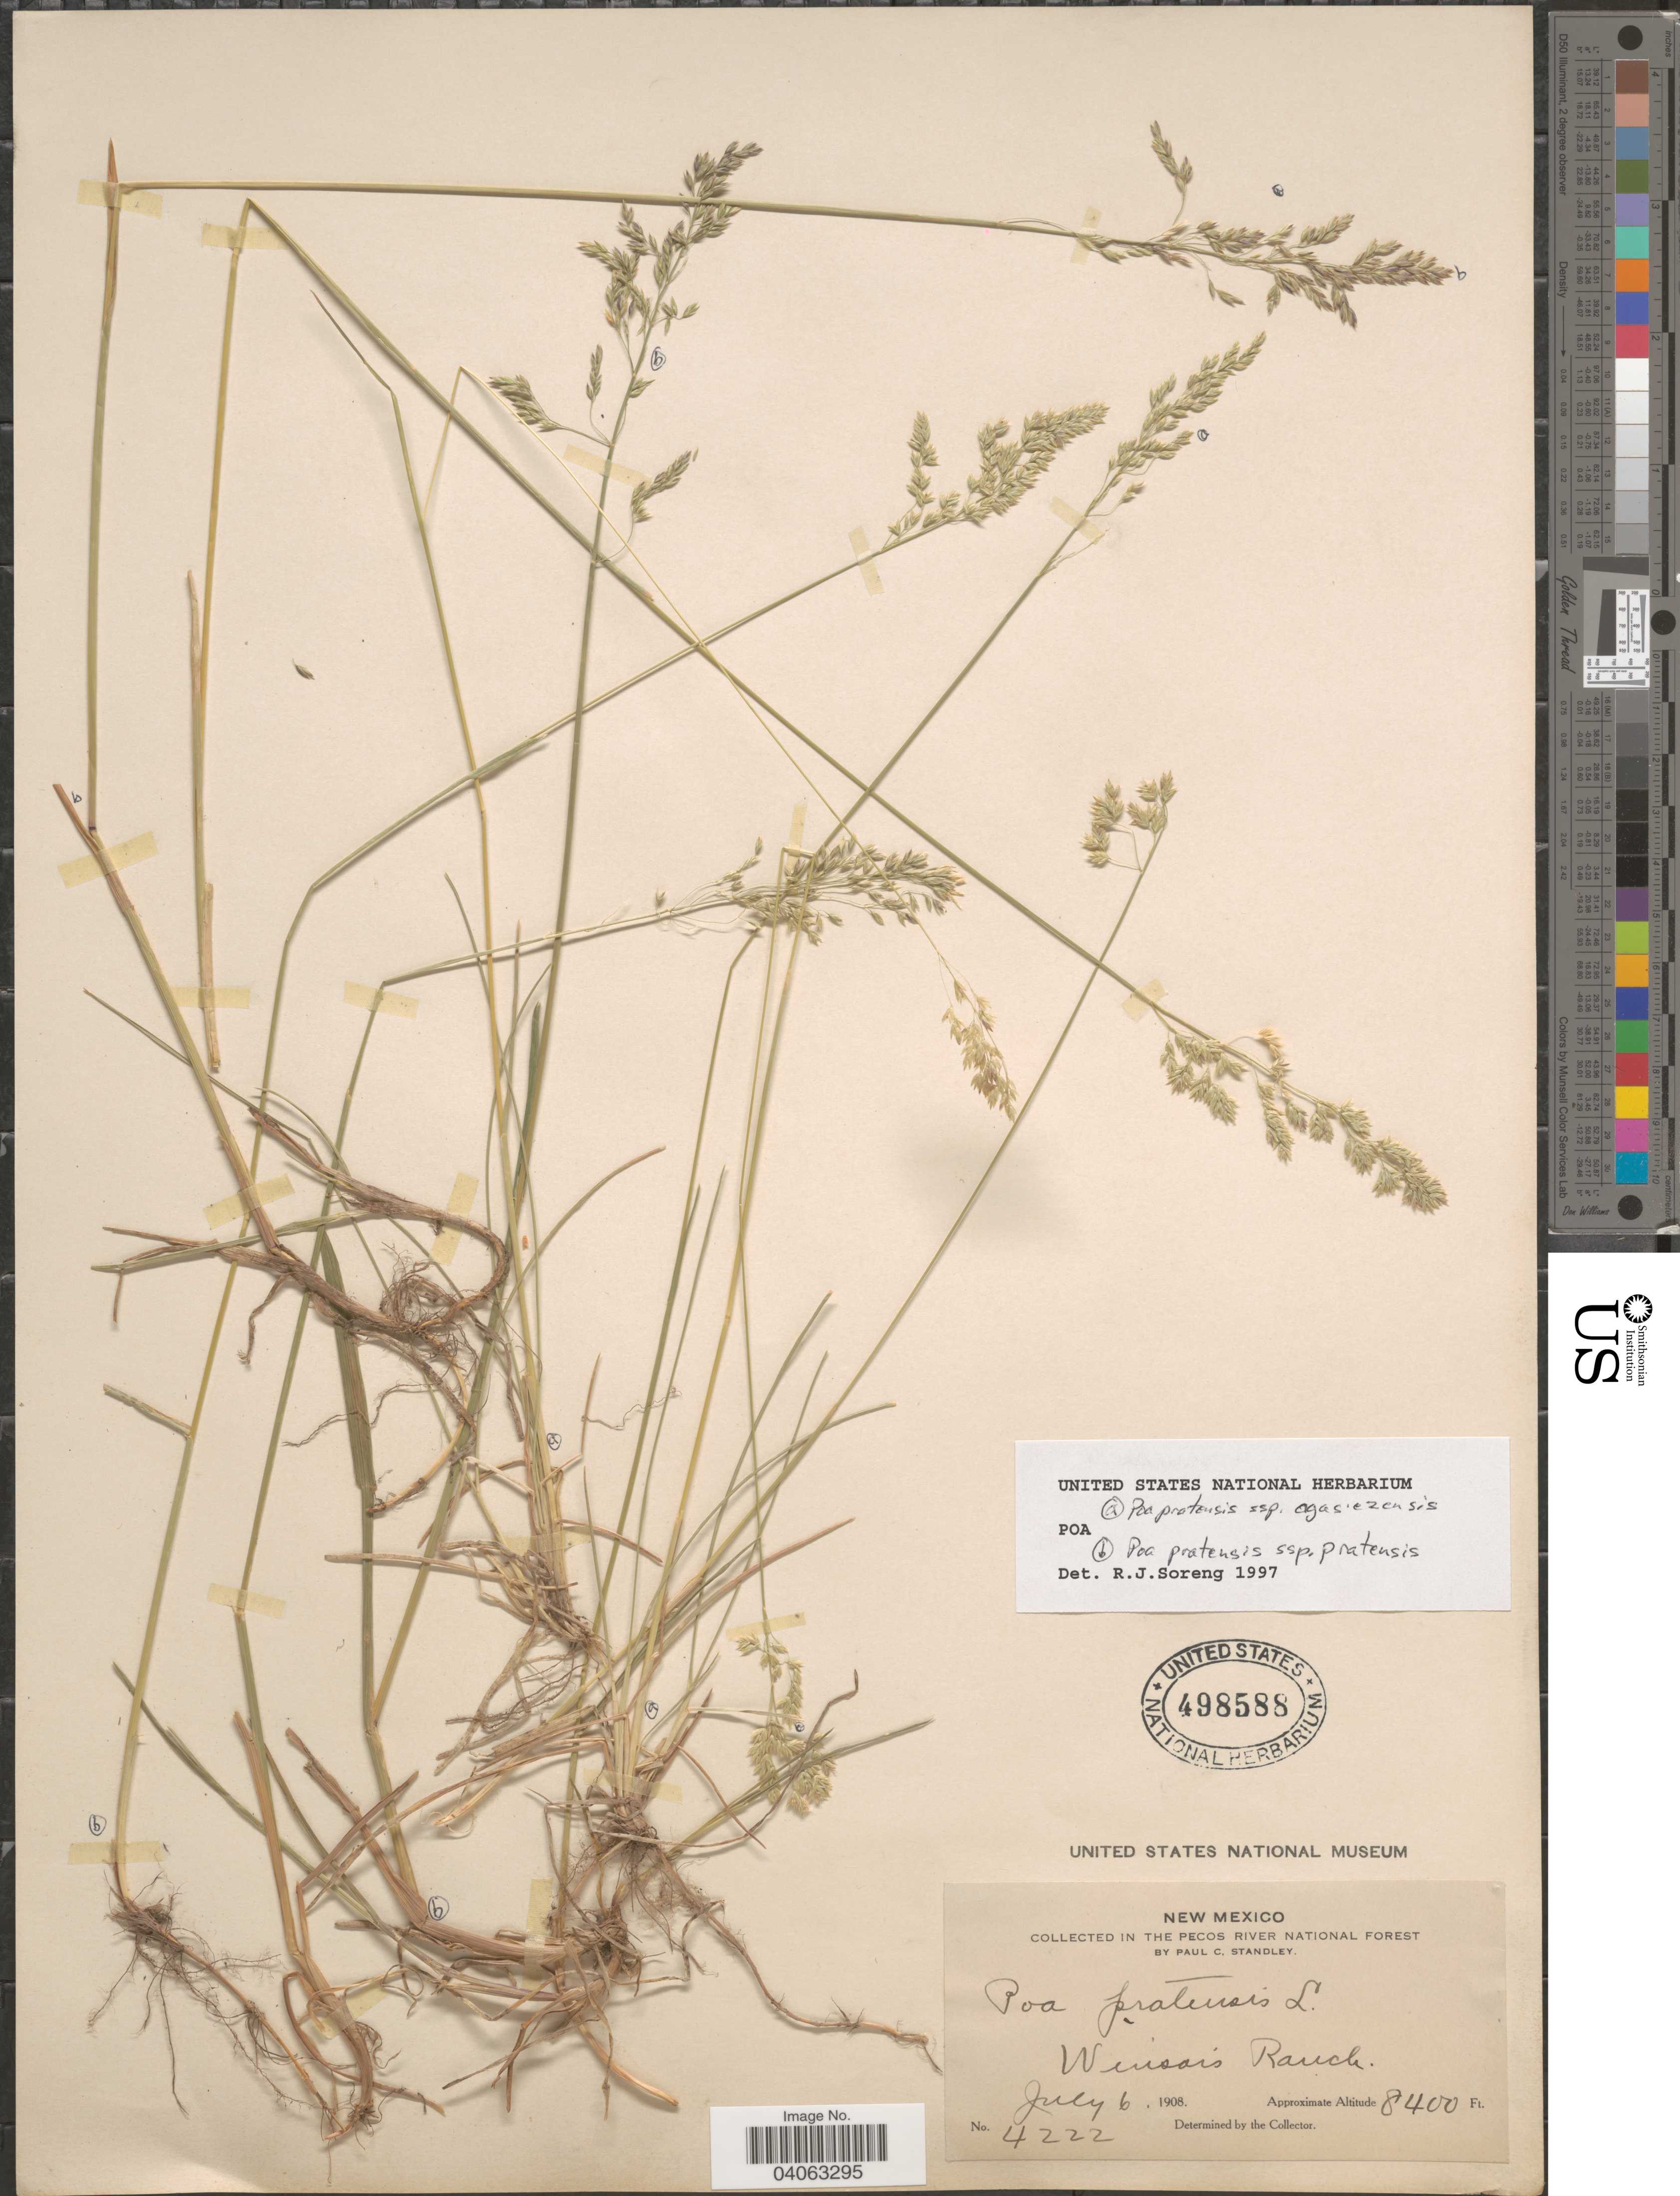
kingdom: Plantae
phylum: Tracheophyta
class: Liliopsida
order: Poales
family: Poaceae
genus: Poa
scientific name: Poa pratensis subsp. agassizensis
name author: (B. Boivin & D. Löve) Roy L. Taylor & MacBryde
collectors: P. C. Standley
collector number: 4222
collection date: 1908-07-06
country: United States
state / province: New Mexico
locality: In the Pecos River National Forest. Winsor's Ranch.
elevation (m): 2560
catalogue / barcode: US 498588